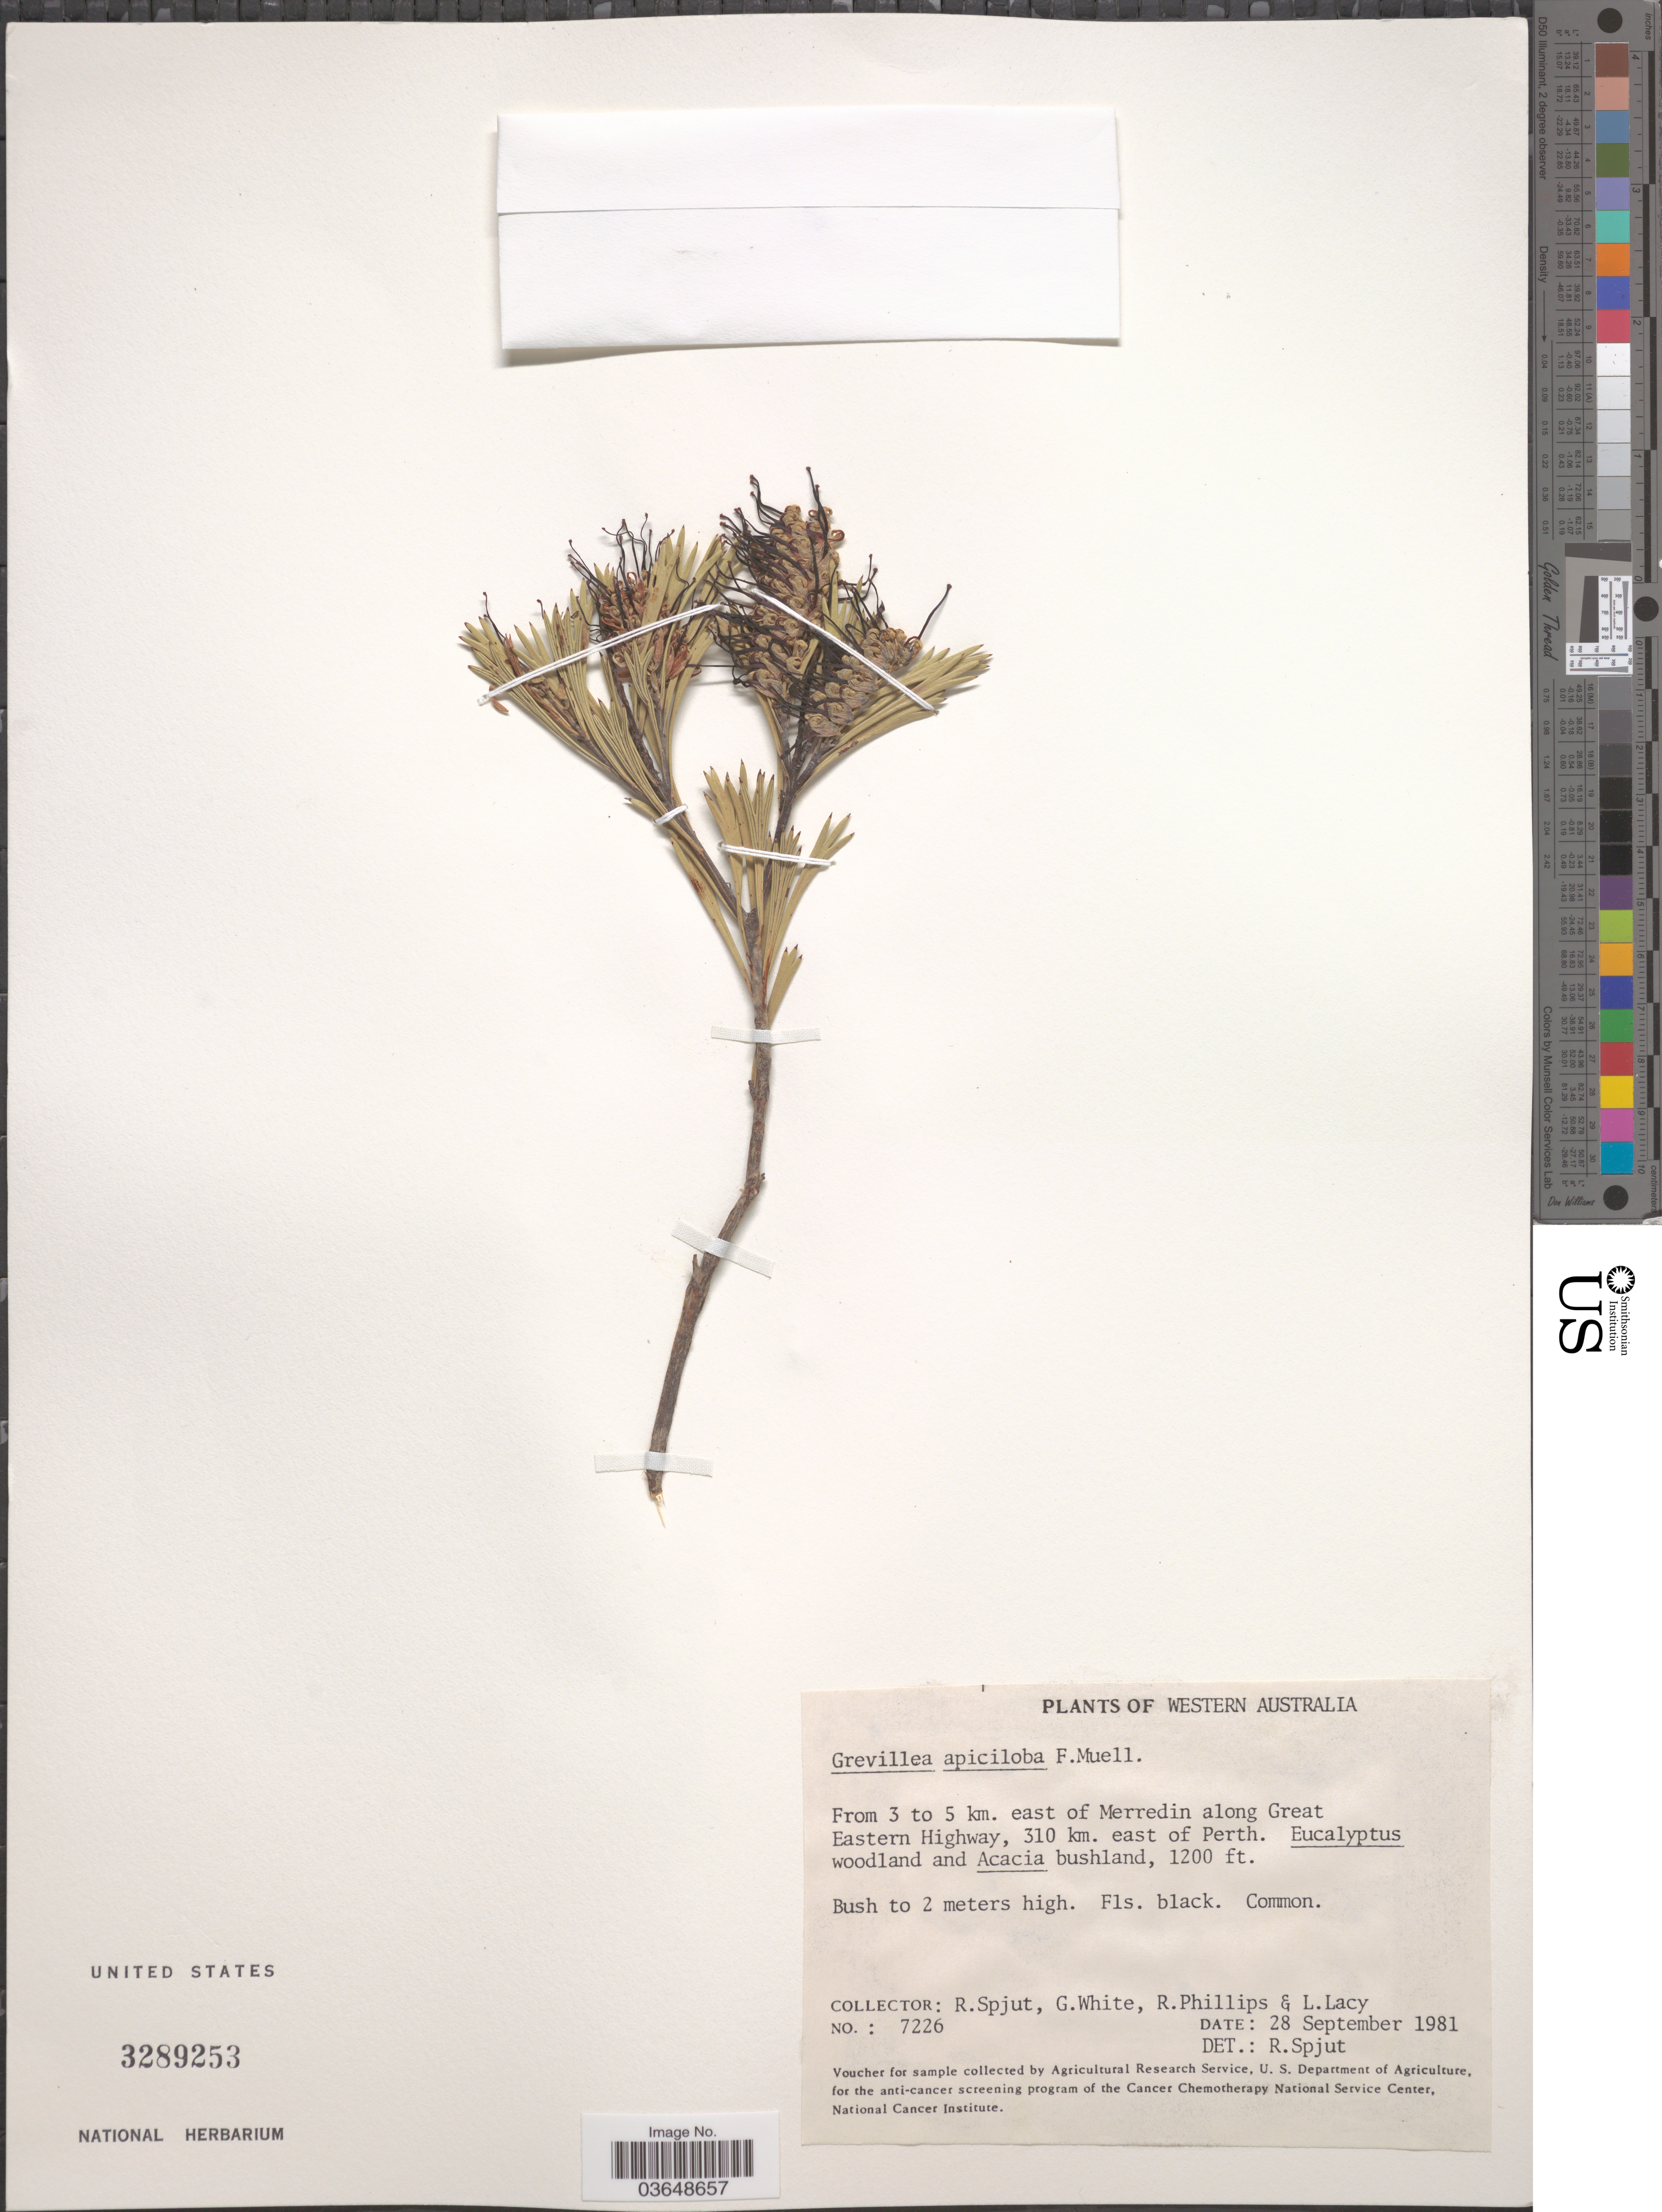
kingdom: Plantae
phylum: Tracheophyta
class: Magnoliopsida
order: Proteales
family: Proteaceae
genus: Grevillea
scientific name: Grevillea apiciloba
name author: F. Muell.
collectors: R. Spjut, G. White, R. Phillips & L. Lacy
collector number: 7226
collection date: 1981-09-28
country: Australia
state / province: Western Australia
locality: From 3 to 5 km. east of Merredin along Great Eastern Highway, 310 km. east of Perth.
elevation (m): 366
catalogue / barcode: US 3289253